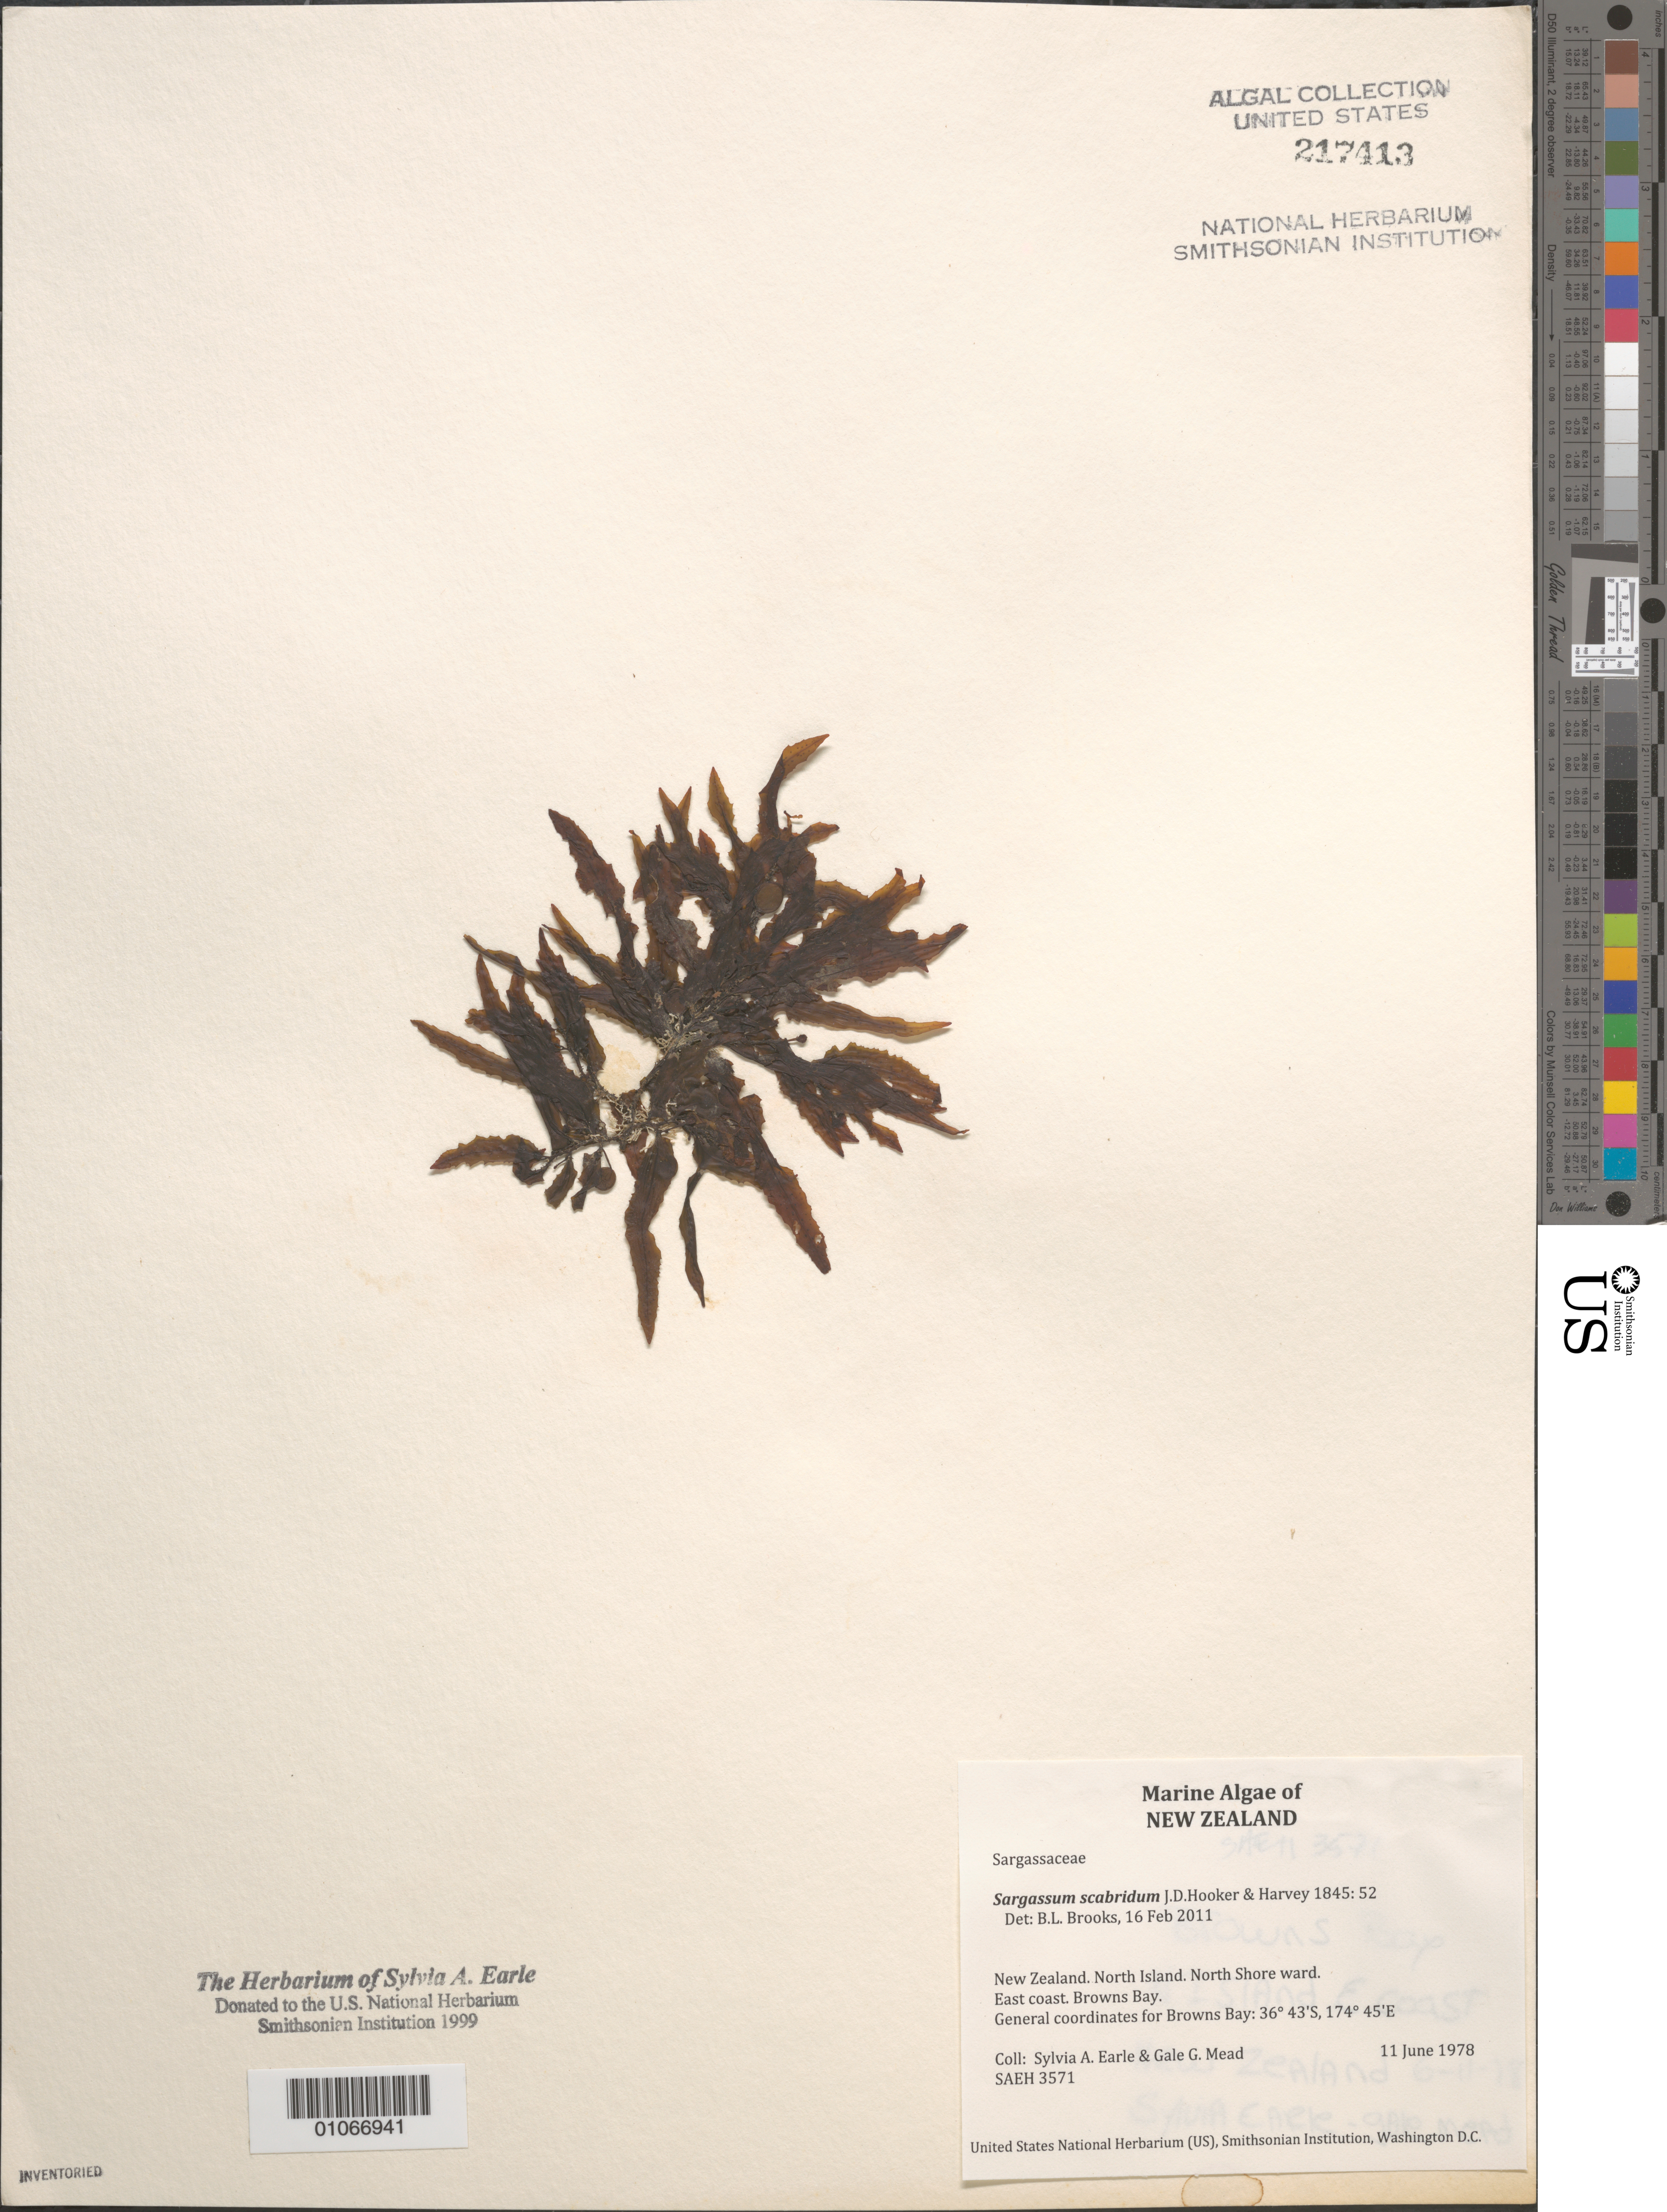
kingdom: Chromista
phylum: Ochrophyta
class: Phaeophyceae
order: Fucales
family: Sargassaceae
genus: Sargassum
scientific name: Sargassum scabridum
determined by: Brooks, B. L., (BOT), Smithsonian Institution - National Museum of Natural History (UNITED STATES)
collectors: S. A. Earle & G. Mead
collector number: SAEH 3571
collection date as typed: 11 Jun 1978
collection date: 1978-06-11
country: New Zealand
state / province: Auckland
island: North Island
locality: East coast, Browns Bay, North Shore ward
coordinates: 36 43'S, 174 45'E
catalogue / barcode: US 217413